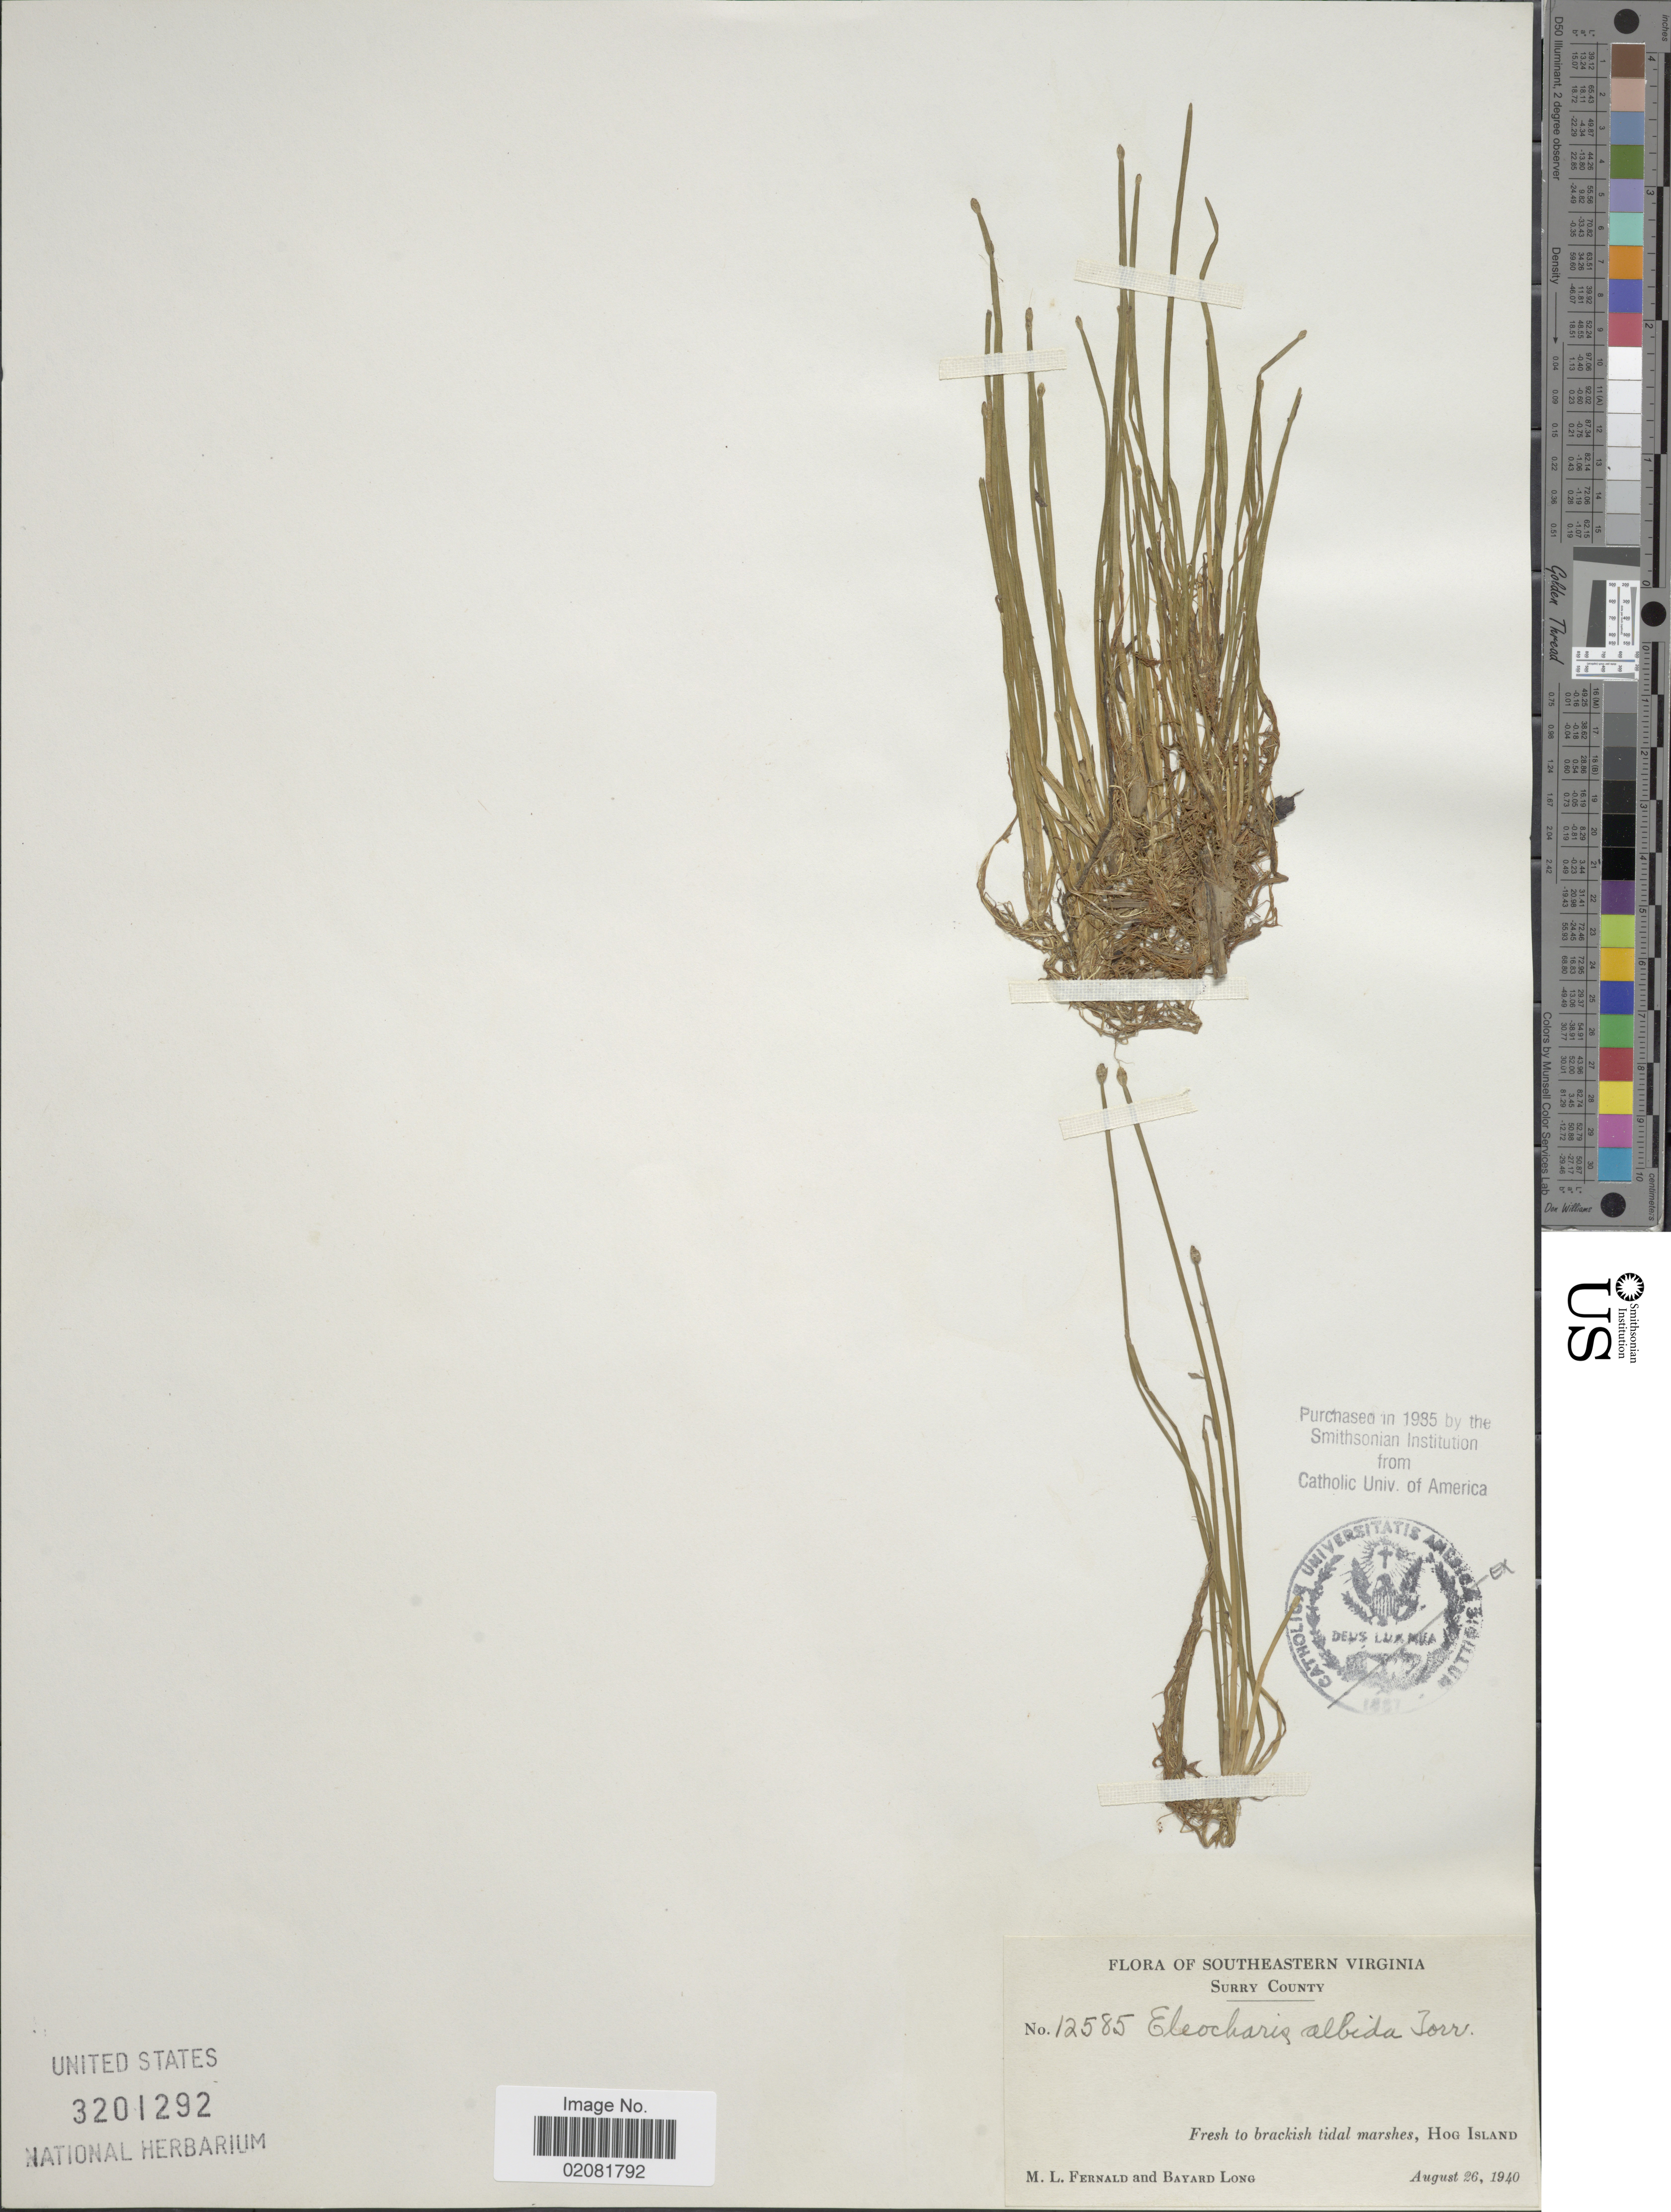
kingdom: Plantae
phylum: Tracheophyta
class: Liliopsida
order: Poales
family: Cyperaceae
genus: Eleocharis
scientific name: Eleocharis albida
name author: Torr.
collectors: M. L. Fernald & B. Long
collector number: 12585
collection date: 1940-08-26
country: United States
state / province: Virginia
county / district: Surry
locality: Southeastern Virginia, Hog Island, Surry County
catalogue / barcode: US 3201292